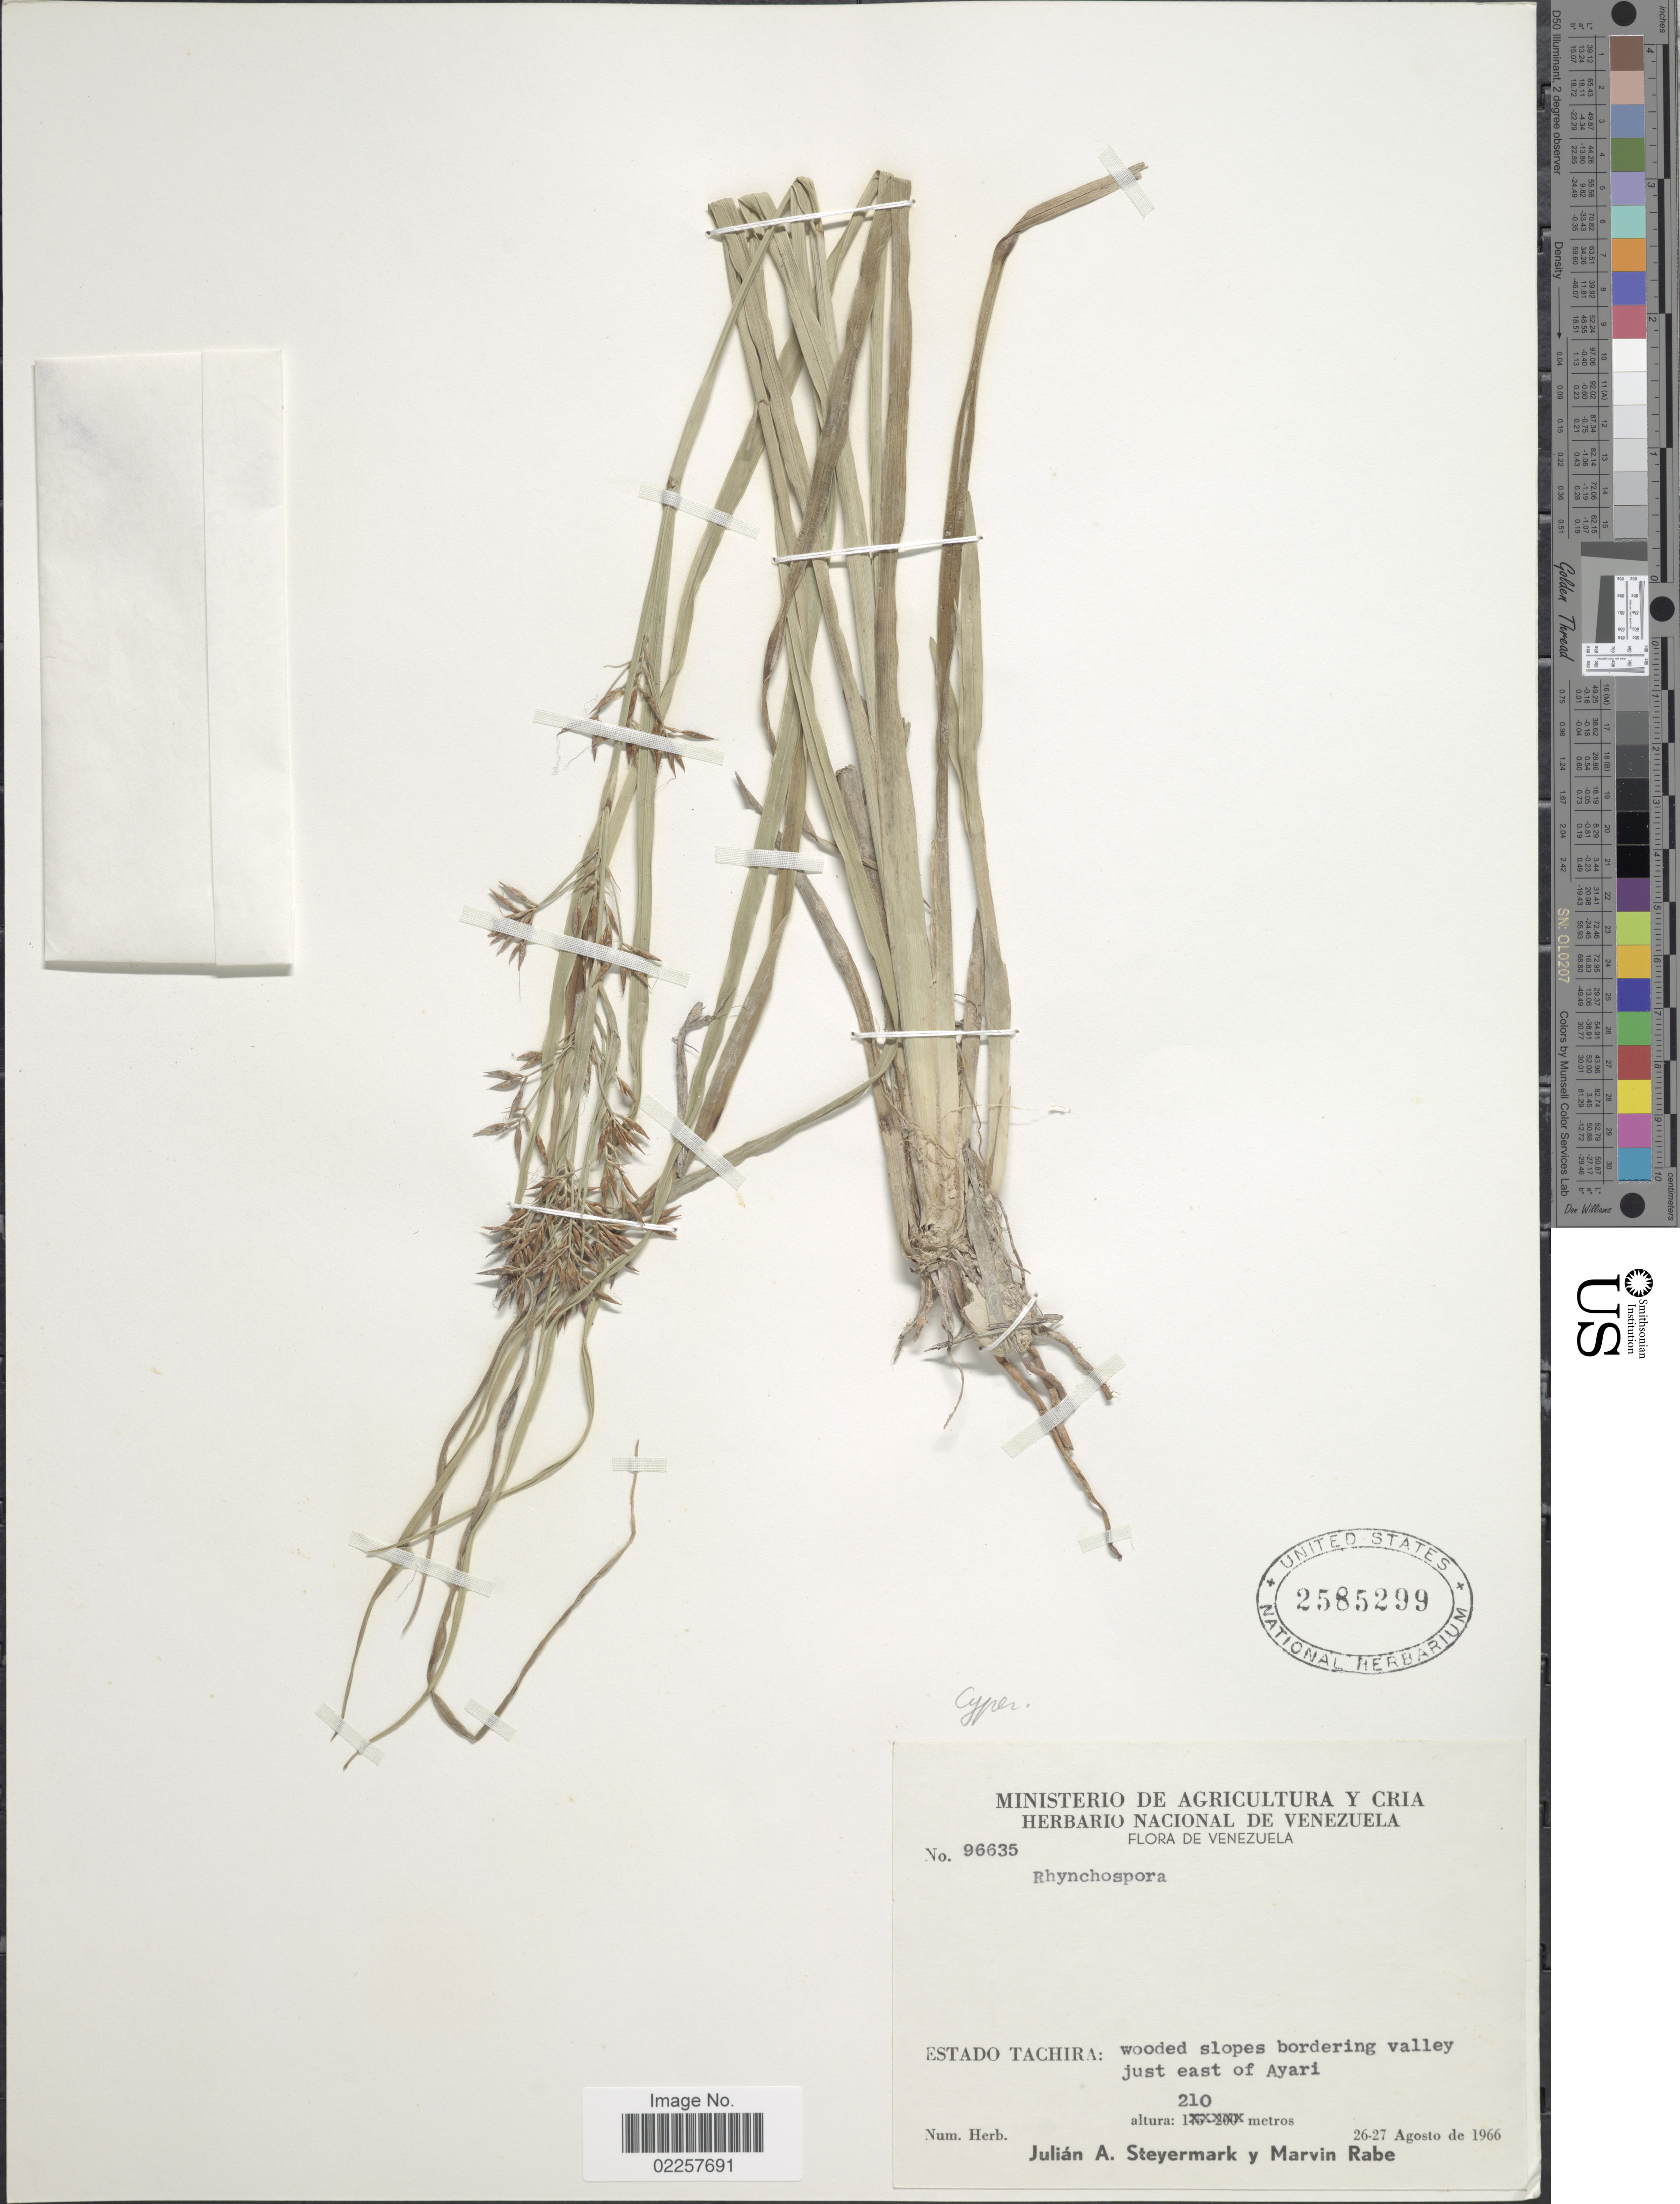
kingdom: Plantae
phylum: Tracheophyta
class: Liliopsida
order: Poales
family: Cyperaceae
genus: Rhynchospora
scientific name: Rhynchospora sp.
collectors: J. Steyermark & M. Rabe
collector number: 96635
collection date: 1966-08-26/1966-08-27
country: Venezuela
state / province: Tachira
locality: Wooded slopes bordering Valley just east of Ayari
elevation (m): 210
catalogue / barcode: US 2585299